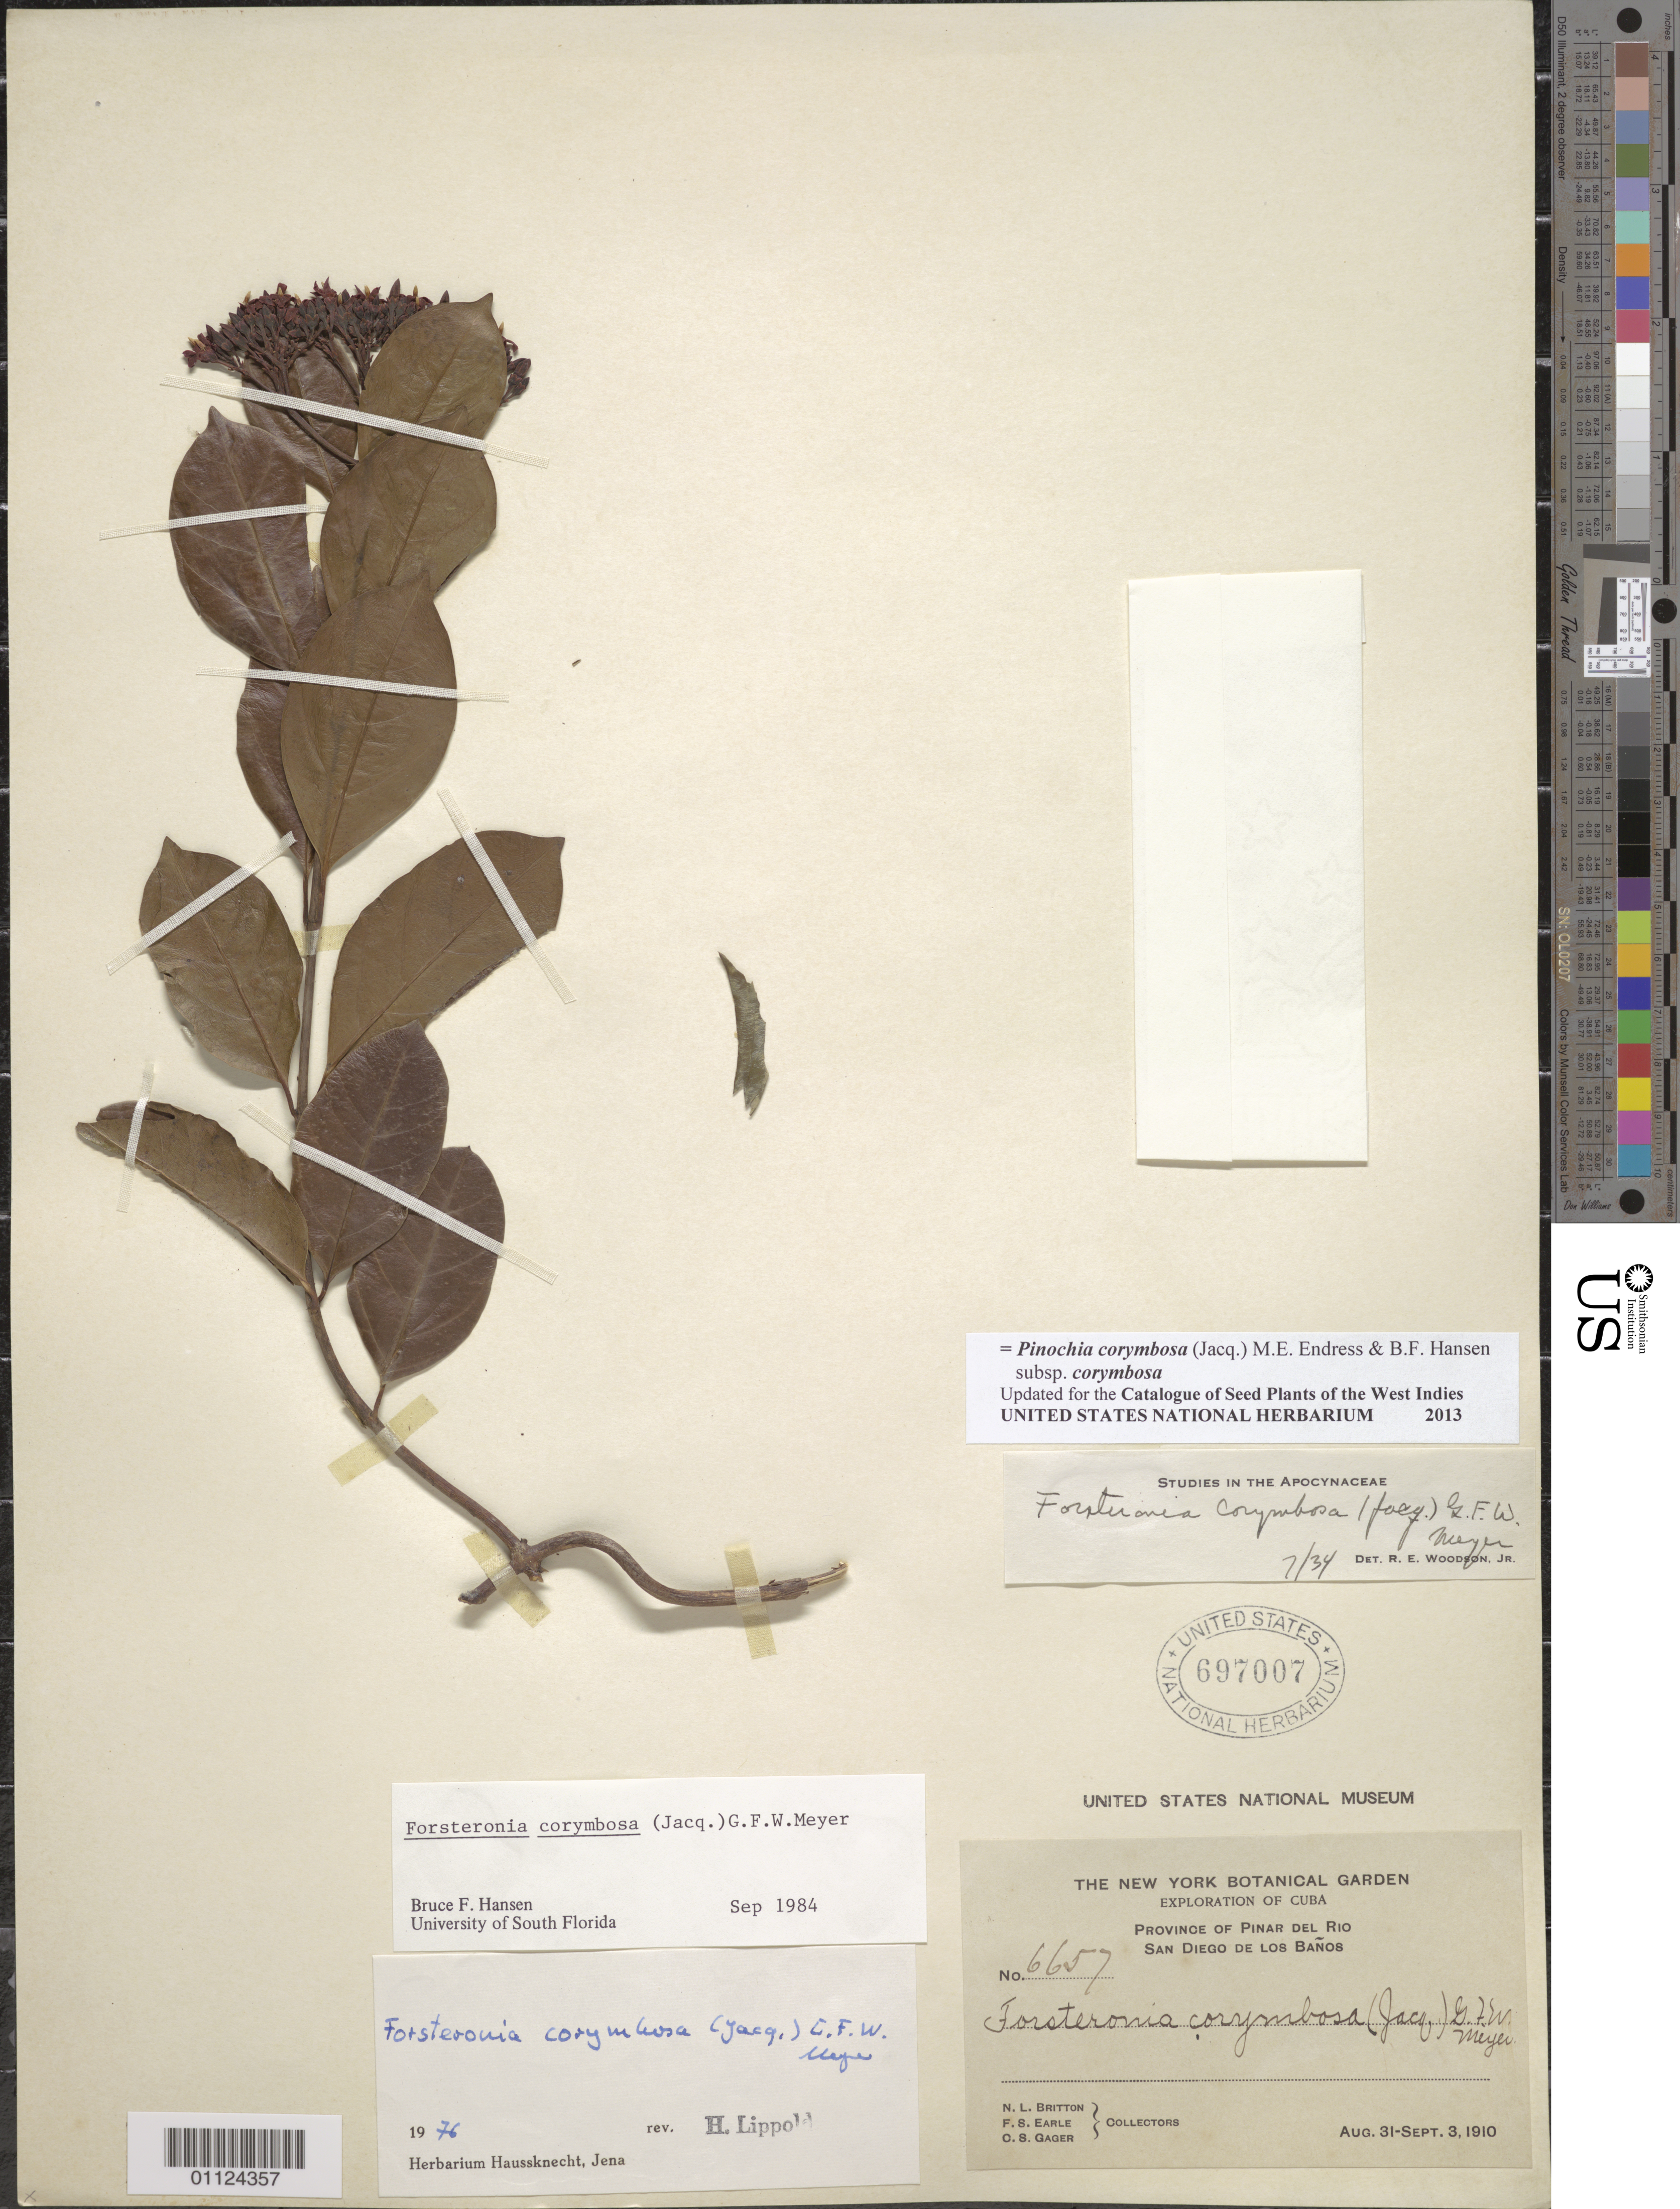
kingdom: Plantae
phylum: Tracheophyta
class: Magnoliopsida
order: Gentianales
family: Apocynaceae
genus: Pinochia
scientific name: Pinochia corymbosa subsp. corymbosa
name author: (Jacq.) M.E. Endress & B.F. Hansen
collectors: N. Britton, F. S. Earle & C. Gager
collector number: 6657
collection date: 1910-08-31/1910-09-03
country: Cuba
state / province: Pinar del Rio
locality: San Diego de Los Baños.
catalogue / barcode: US 697007